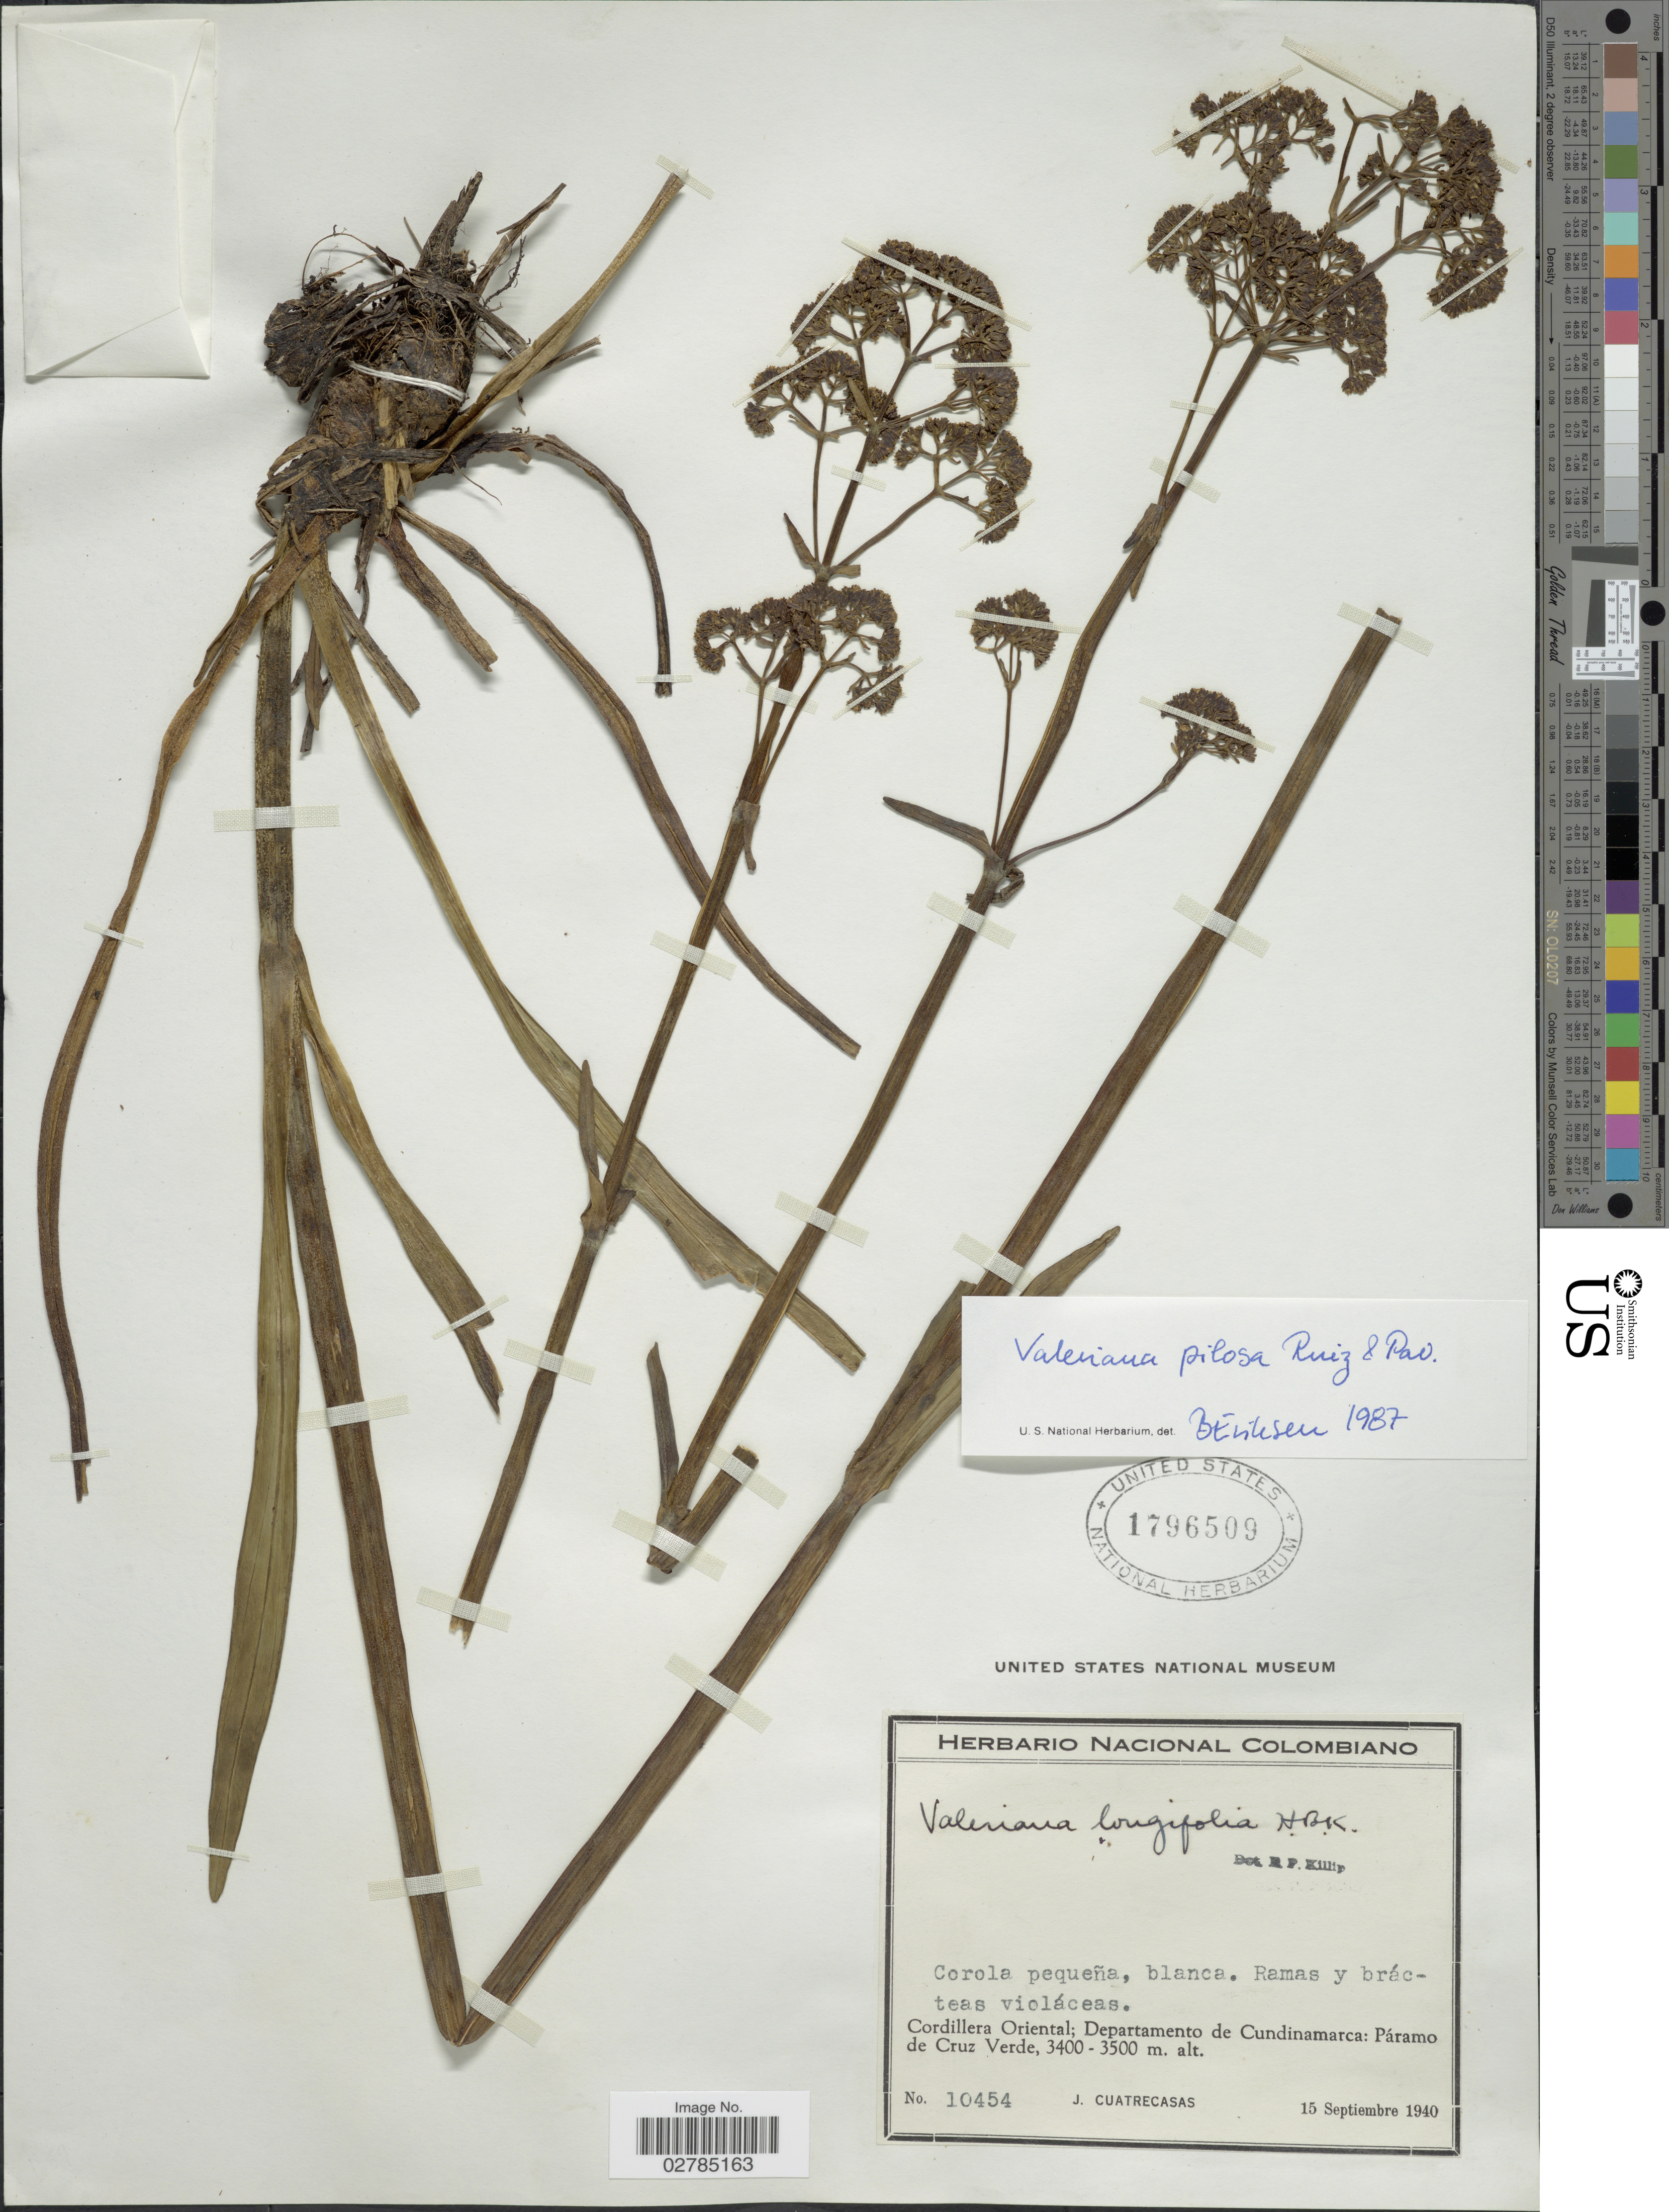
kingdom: Plantae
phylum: Tracheophyta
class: Magnoliopsida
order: Dipsacales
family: Caprifoliaceae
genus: Valeriana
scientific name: Valeriana pilosa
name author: Ruiz & Pav.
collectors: J. Cuatrecasas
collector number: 10454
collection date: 1940-09-15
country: Colombia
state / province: Cundinamarca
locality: Cordillera Oriental, Departamento de Cundinamarca, Páramo de Cruz Verde.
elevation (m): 3400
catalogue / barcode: US 1796509